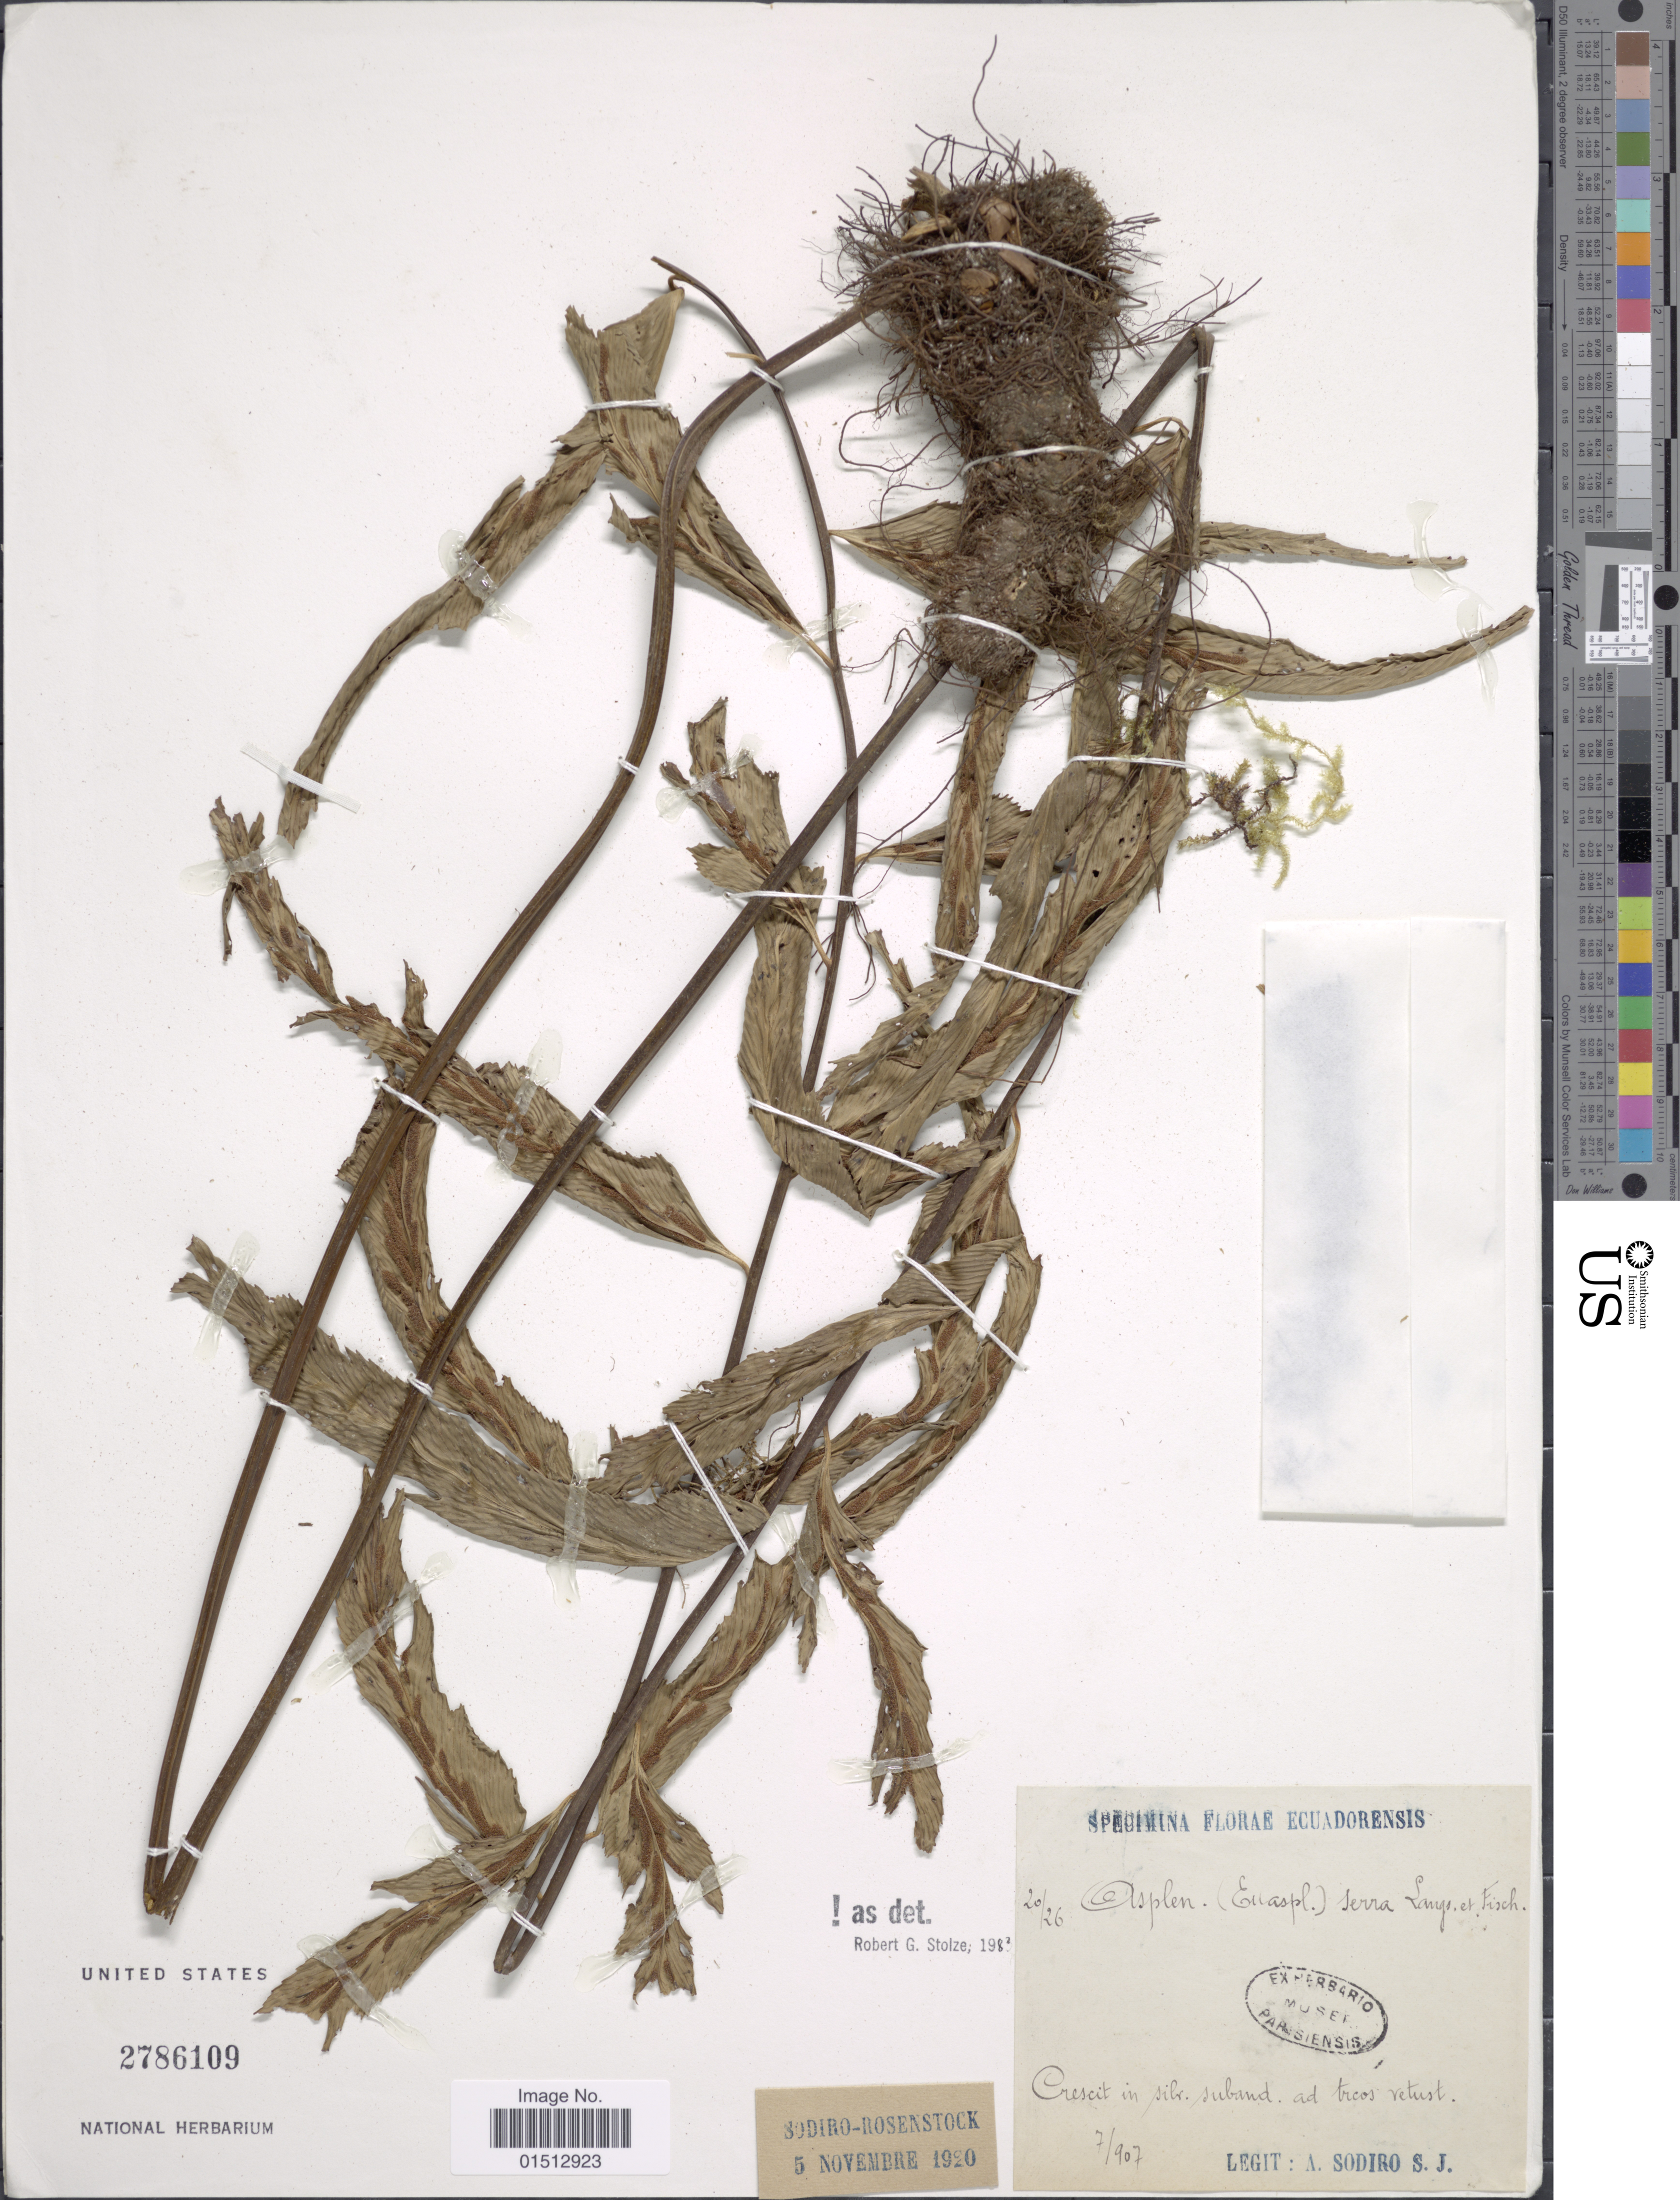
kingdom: Plantae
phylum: Tracheophyta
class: Polypodiopsida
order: Polypodiales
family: Aspleniaceae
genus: Asplenium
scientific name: Asplenium serra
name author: Langsd. & Fisch.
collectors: A. Sodiro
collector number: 20/26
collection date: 1907-07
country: Ecuador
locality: Ecuadoriensis, Crescit in silv. suband. ad trcos vetust.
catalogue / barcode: US 2786109